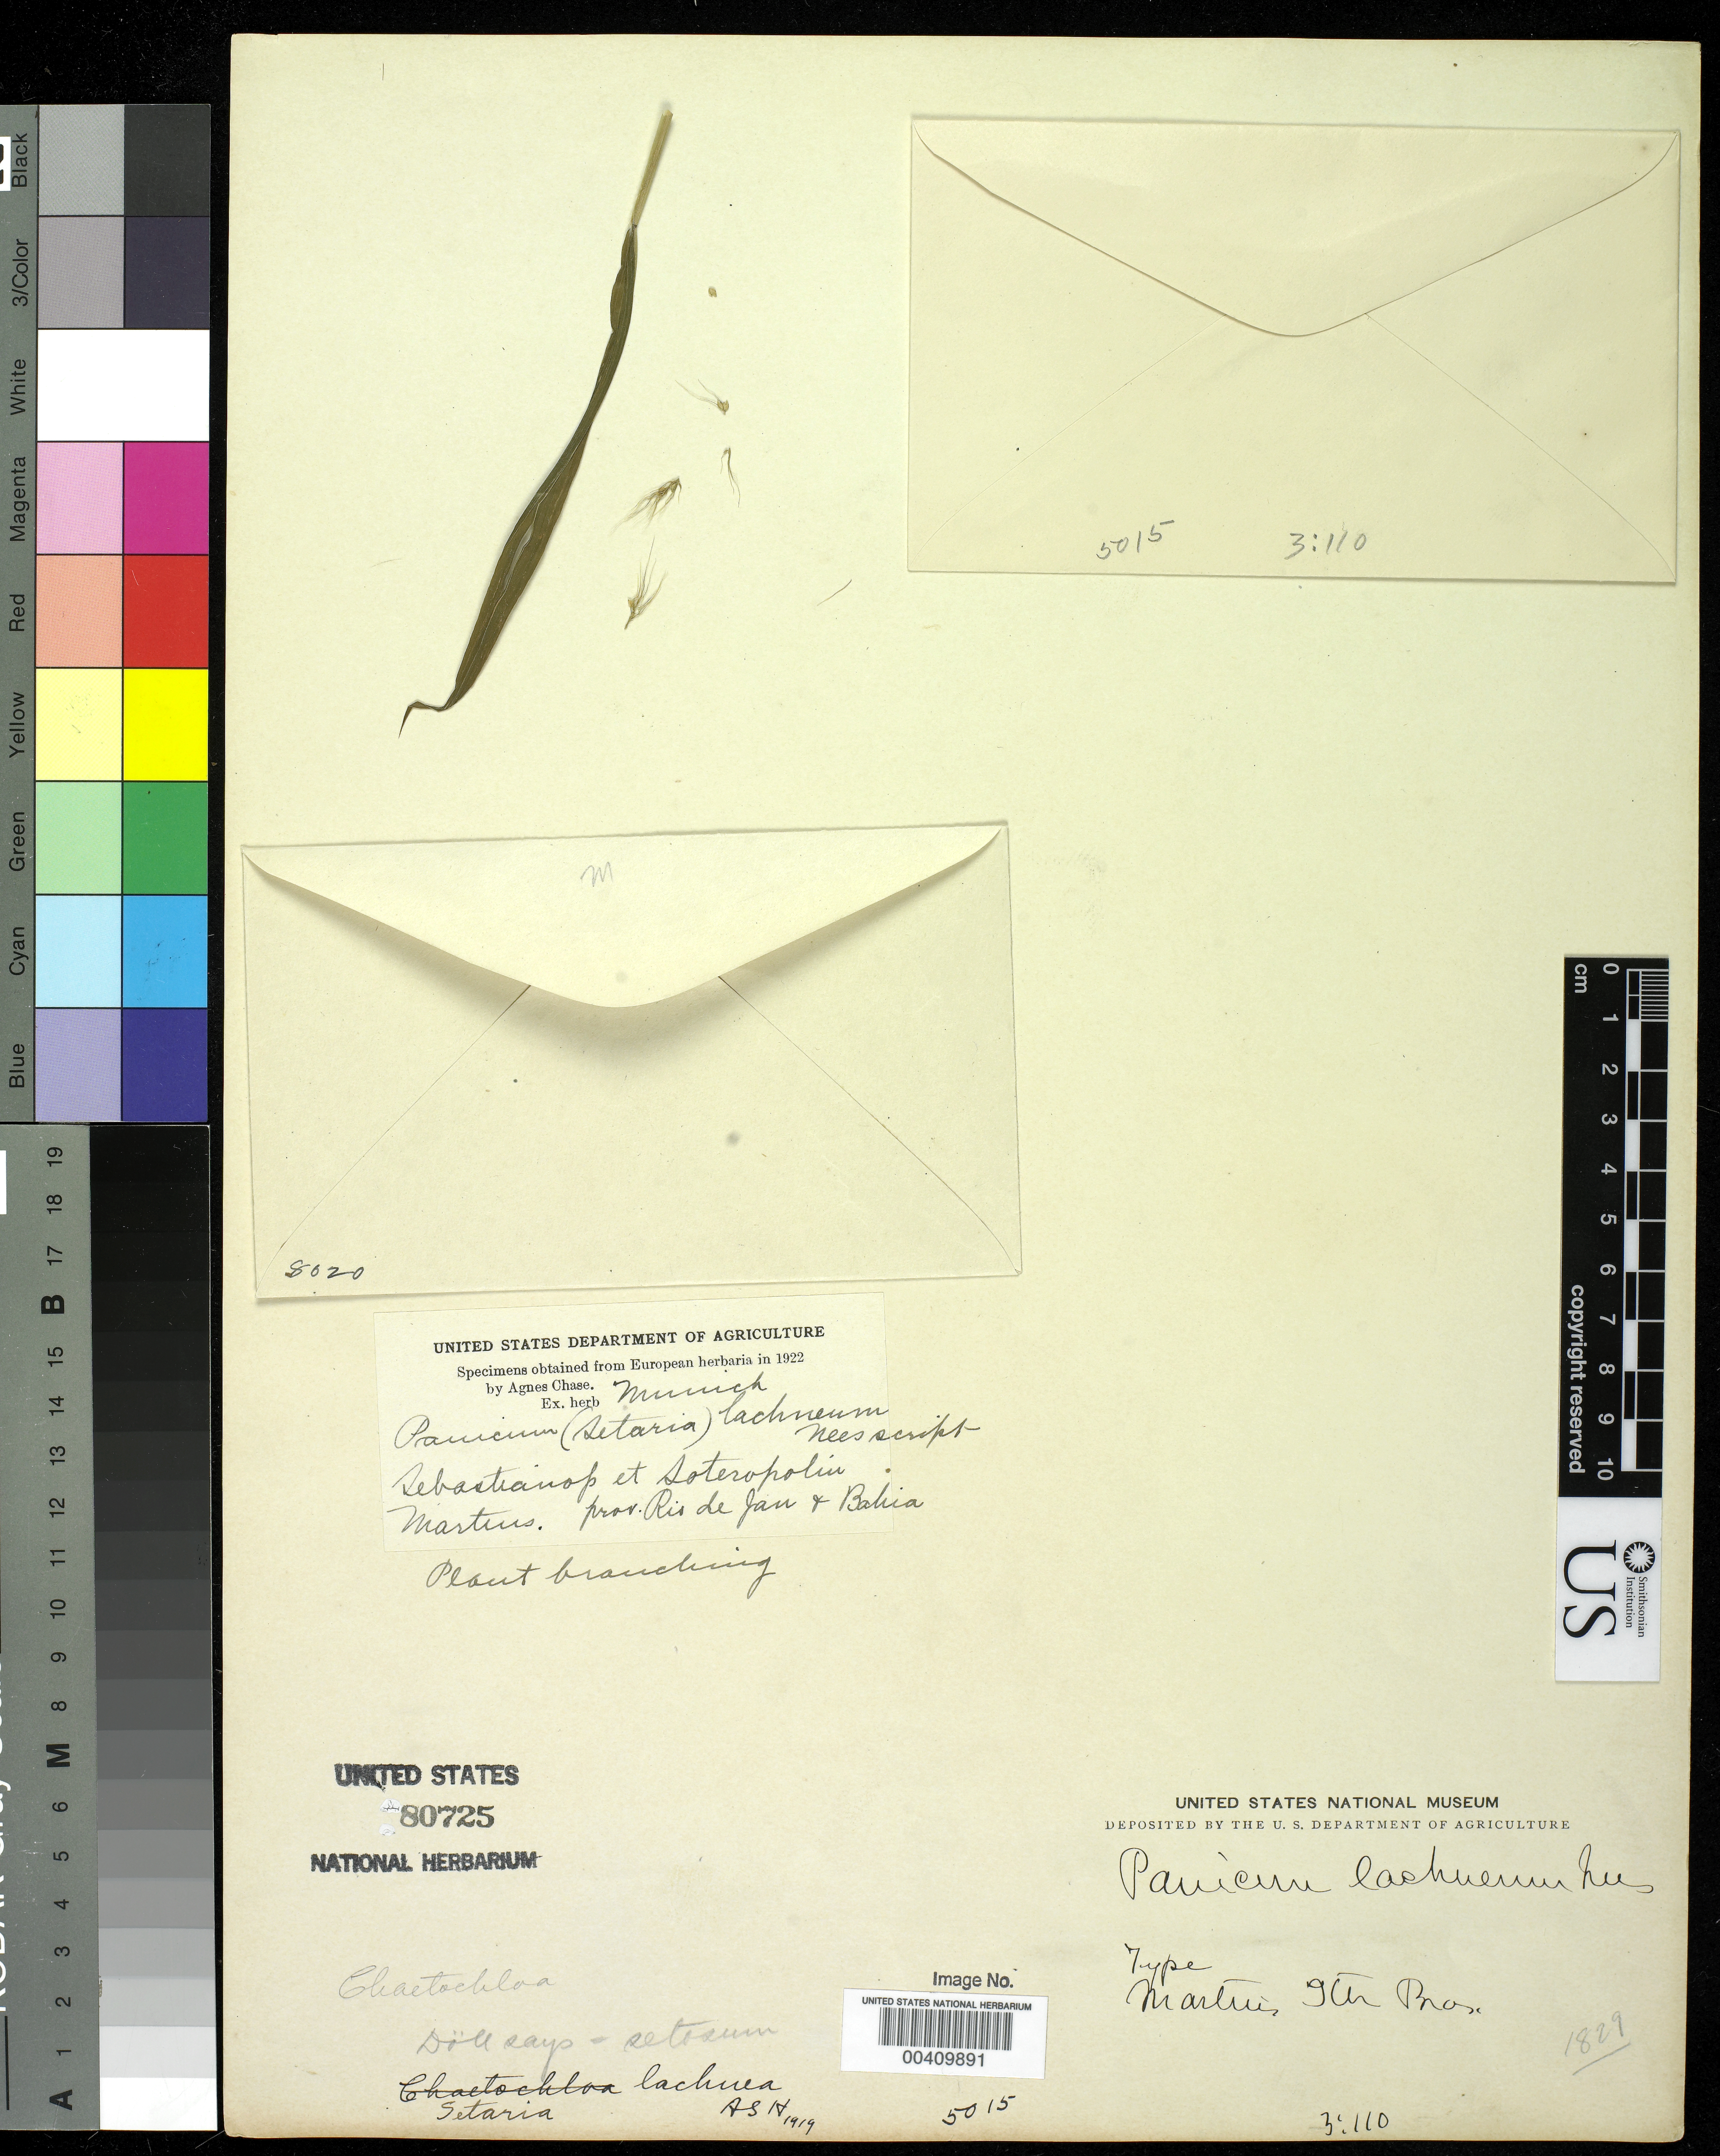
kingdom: Plantae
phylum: Tracheophyta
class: Liliopsida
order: Poales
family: Poaceae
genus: Panicum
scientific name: Panicum lachneum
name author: Nees in Mart.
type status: Type Fragment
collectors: C. F. Martius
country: Brazil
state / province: Bahia / Rio de Janeiro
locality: Sebastianopolis and Soteropolin [Soteropolis?].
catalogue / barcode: US 80725